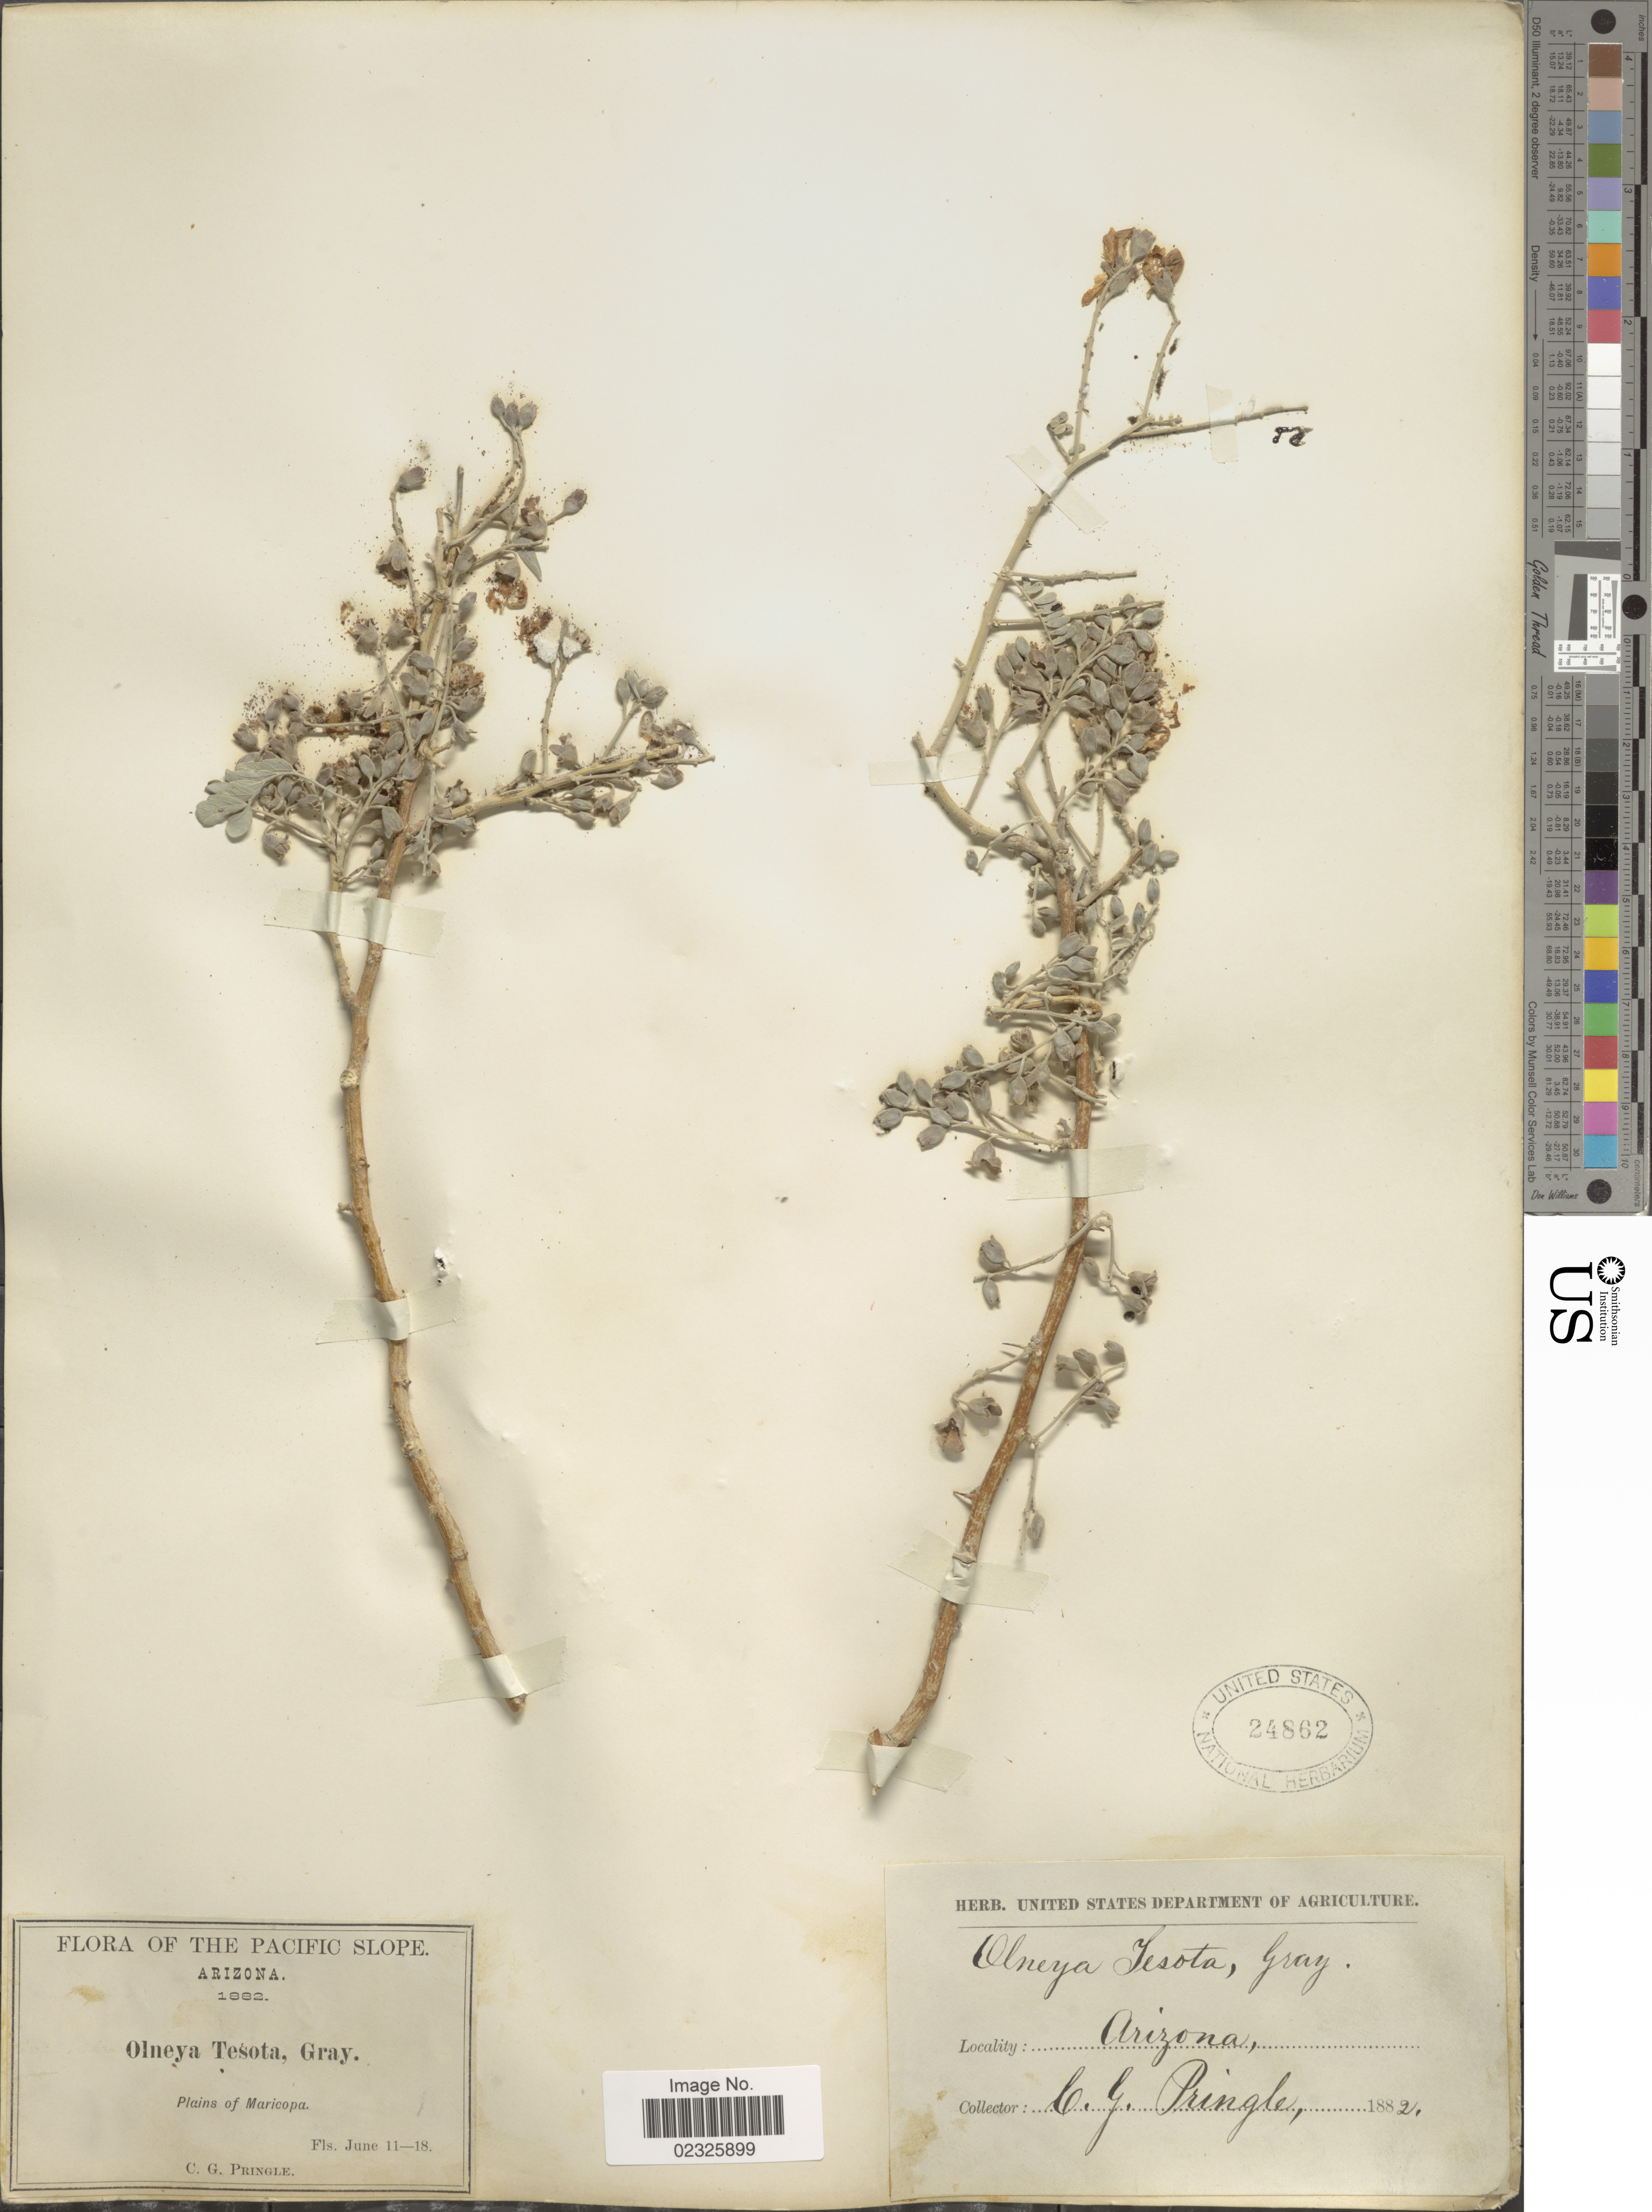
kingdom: Plantae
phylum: Tracheophyta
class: Magnoliopsida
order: Fabales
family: Fabaceae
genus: Olneya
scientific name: Olneya tesota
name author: A. Gray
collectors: C. G. Pringle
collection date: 1882-06-11/1882-06-18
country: United States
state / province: Arizona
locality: The Pacific Slope, plains of Maricopa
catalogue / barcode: US 24862